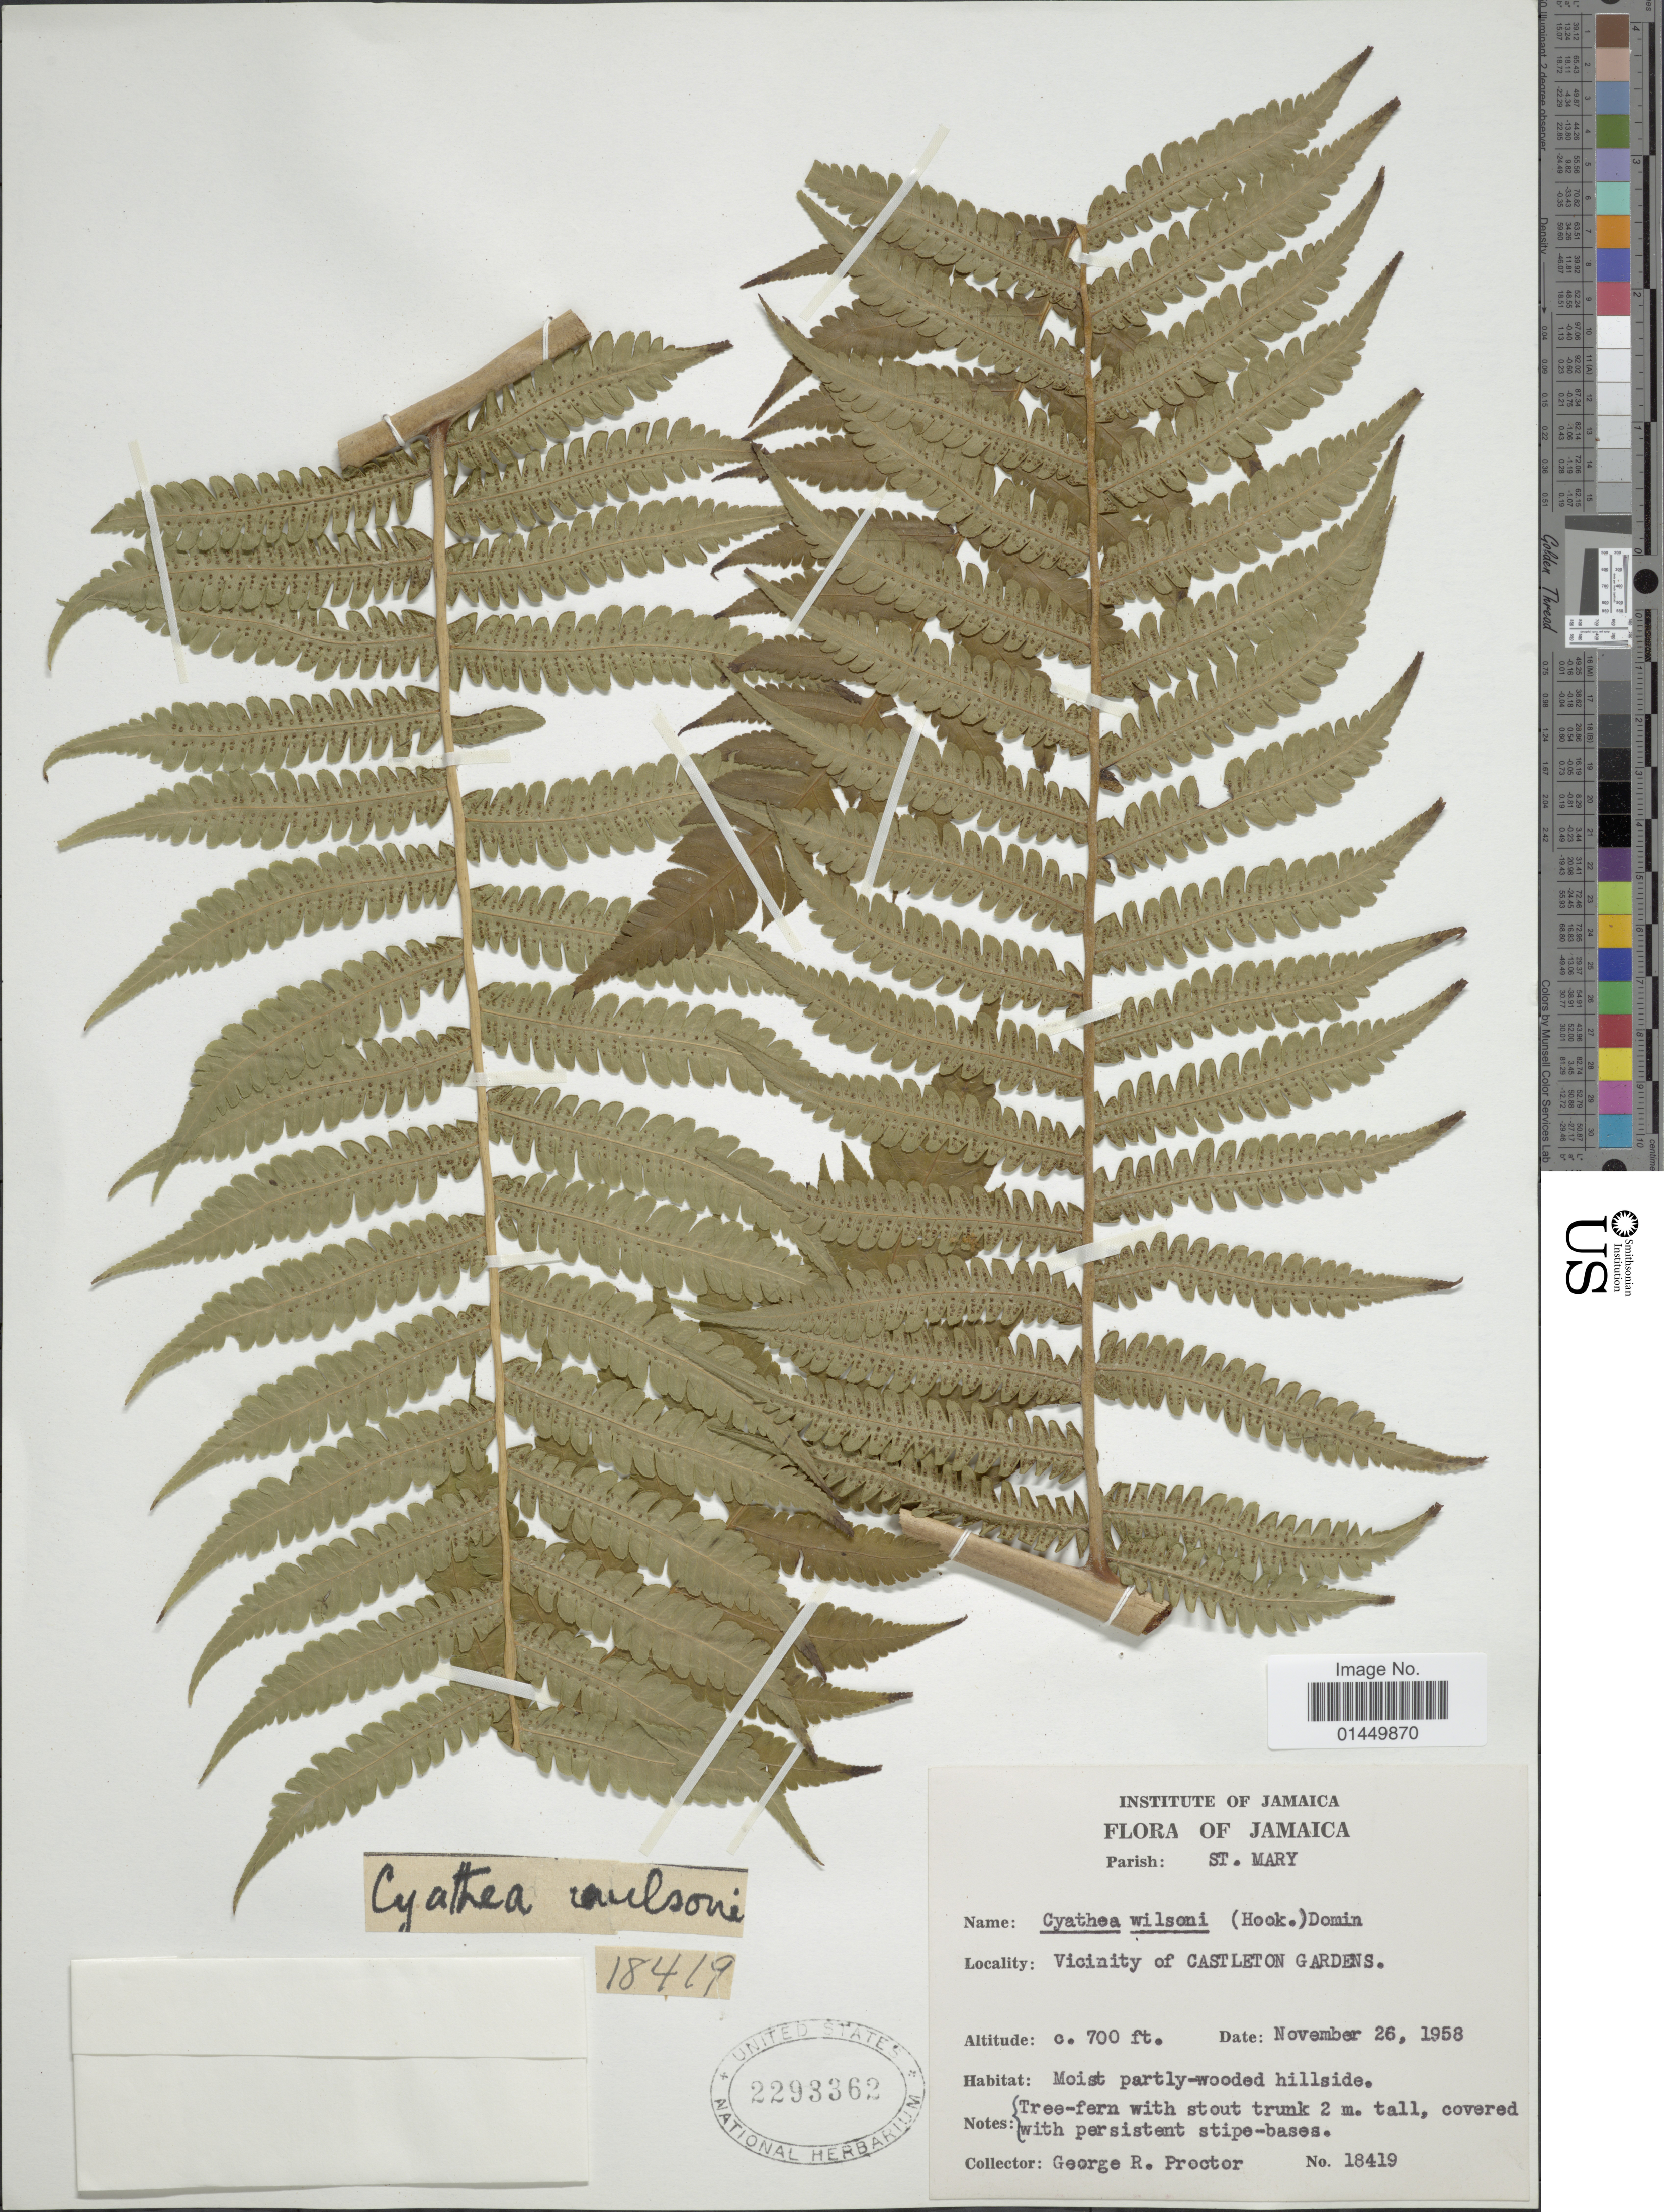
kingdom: Plantae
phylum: Tracheophyta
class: Polypodiopsida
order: Cyatheales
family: Cyatheaceae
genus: Cyathea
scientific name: Cyathea arborea x C. horrida (L.) Sm.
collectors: G. R. Proctor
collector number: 18419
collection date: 1958-11-26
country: Jamaica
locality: Parish: St. Mary, Vicinity of Castleton Gardens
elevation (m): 213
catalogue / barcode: US 2293362